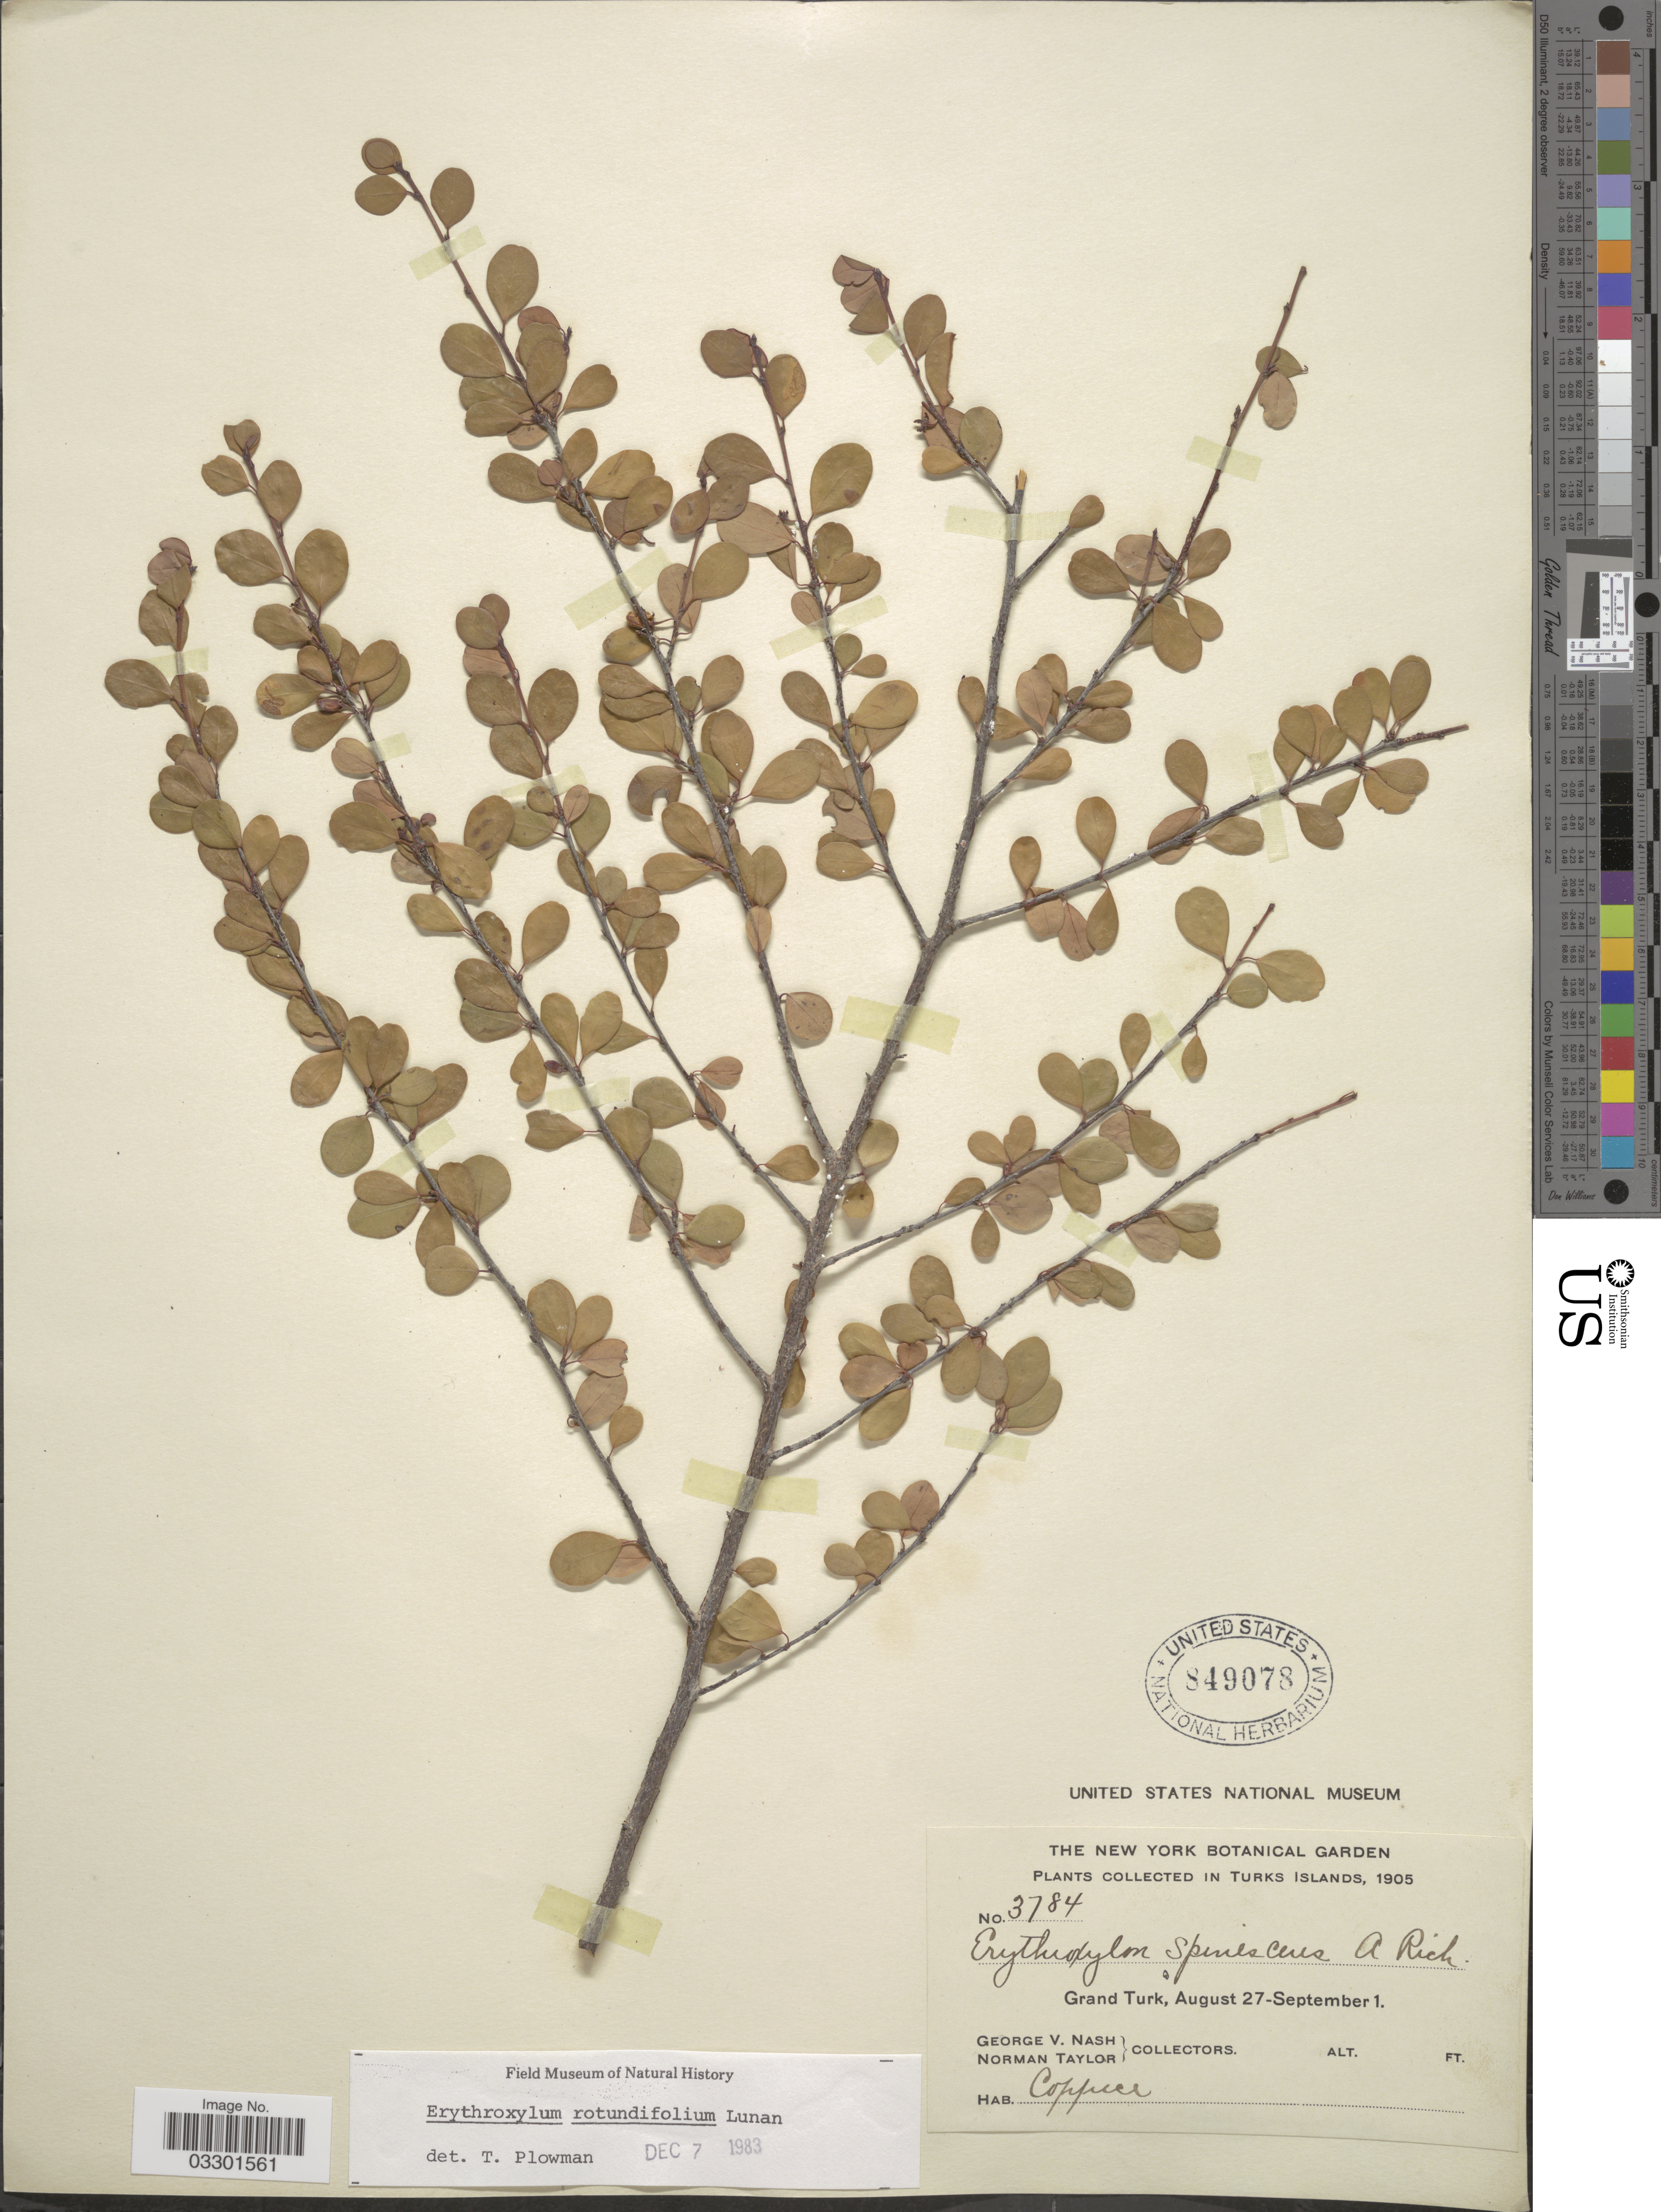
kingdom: Plantae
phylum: Tracheophyta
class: Magnoliopsida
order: Malpighiales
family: Erythroxylaceae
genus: Erythroxylum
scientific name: Erythroxylum rotundifolium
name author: Lunan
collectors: G. V. Nash & N. Taylor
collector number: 3784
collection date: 1905-08-27/1905-09-01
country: Turks and Caicos Islands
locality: Turks Islands. Grand Turk.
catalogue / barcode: US 849078